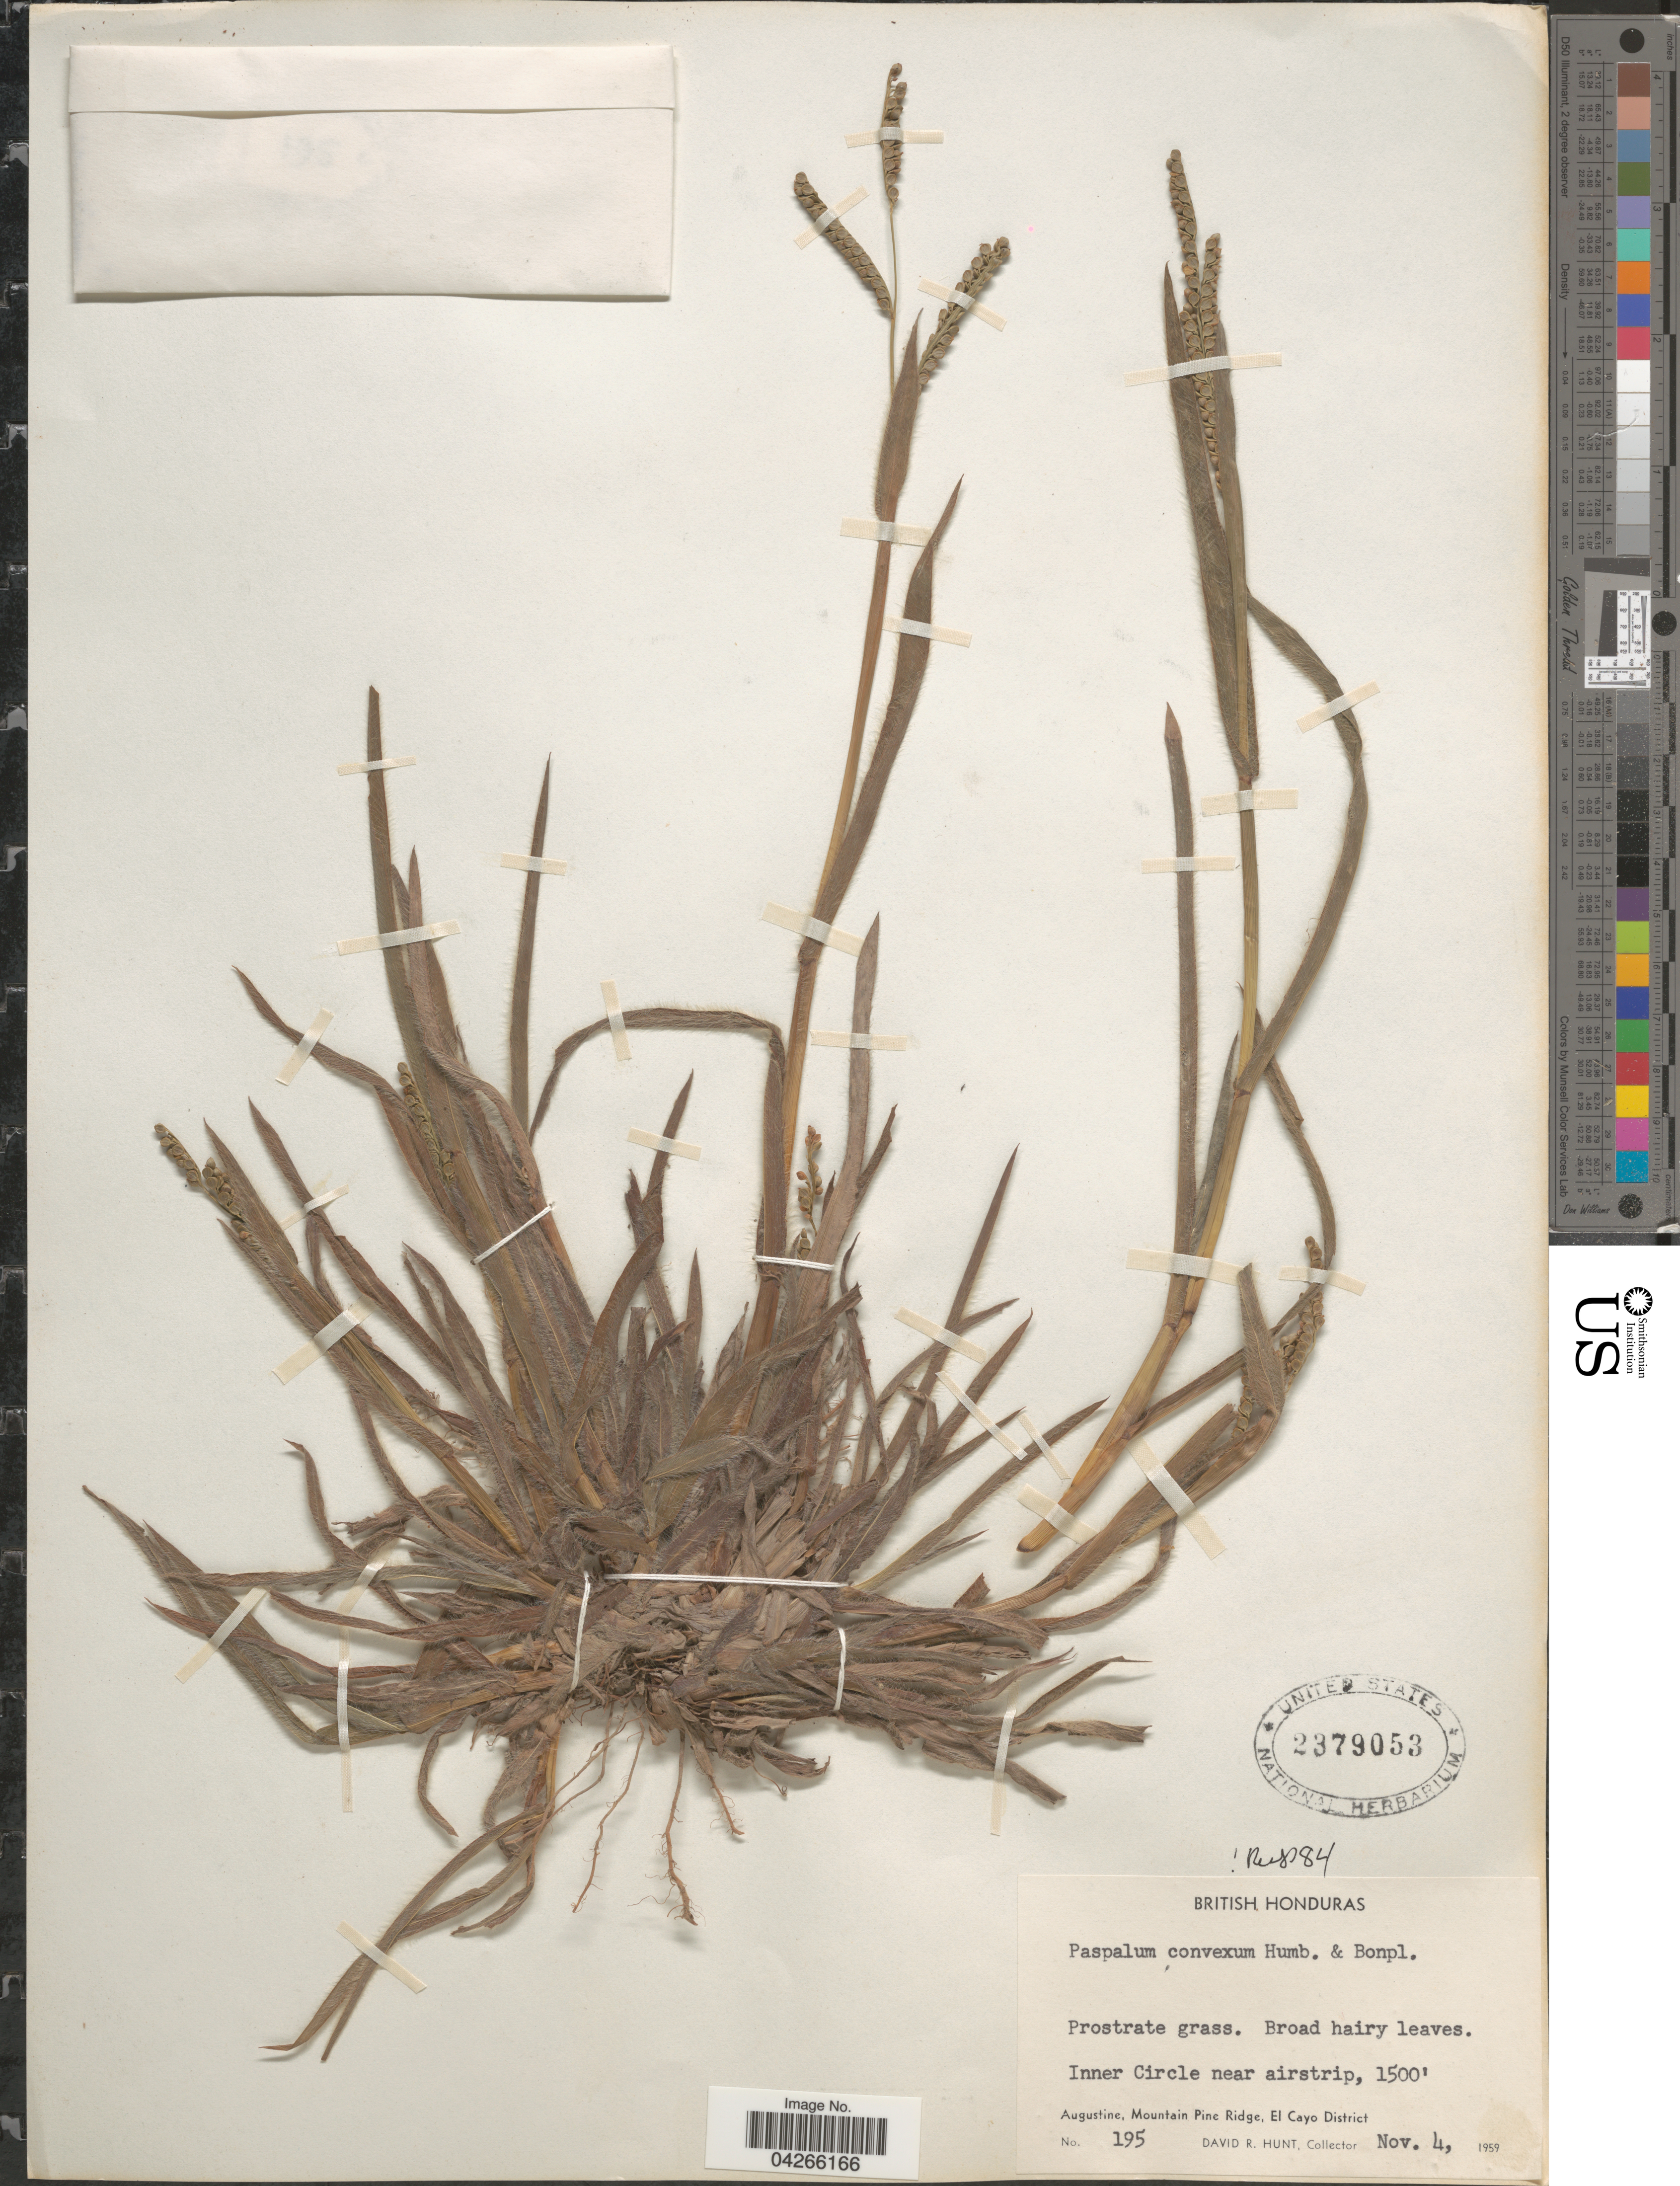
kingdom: Plantae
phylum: Tracheophyta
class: Liliopsida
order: Poales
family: Poaceae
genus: Paspalum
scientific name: Paspalum convexum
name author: Humb. & Bonpl. ex Flüggé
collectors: D. R. Hunt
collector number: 195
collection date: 1959-11-04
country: Belize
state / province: Cayo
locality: British Honduras. Inner Circle near airstrip. Augustine, Mountain Pine Ridge, El Cayo District.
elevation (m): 457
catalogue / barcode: US 2379053